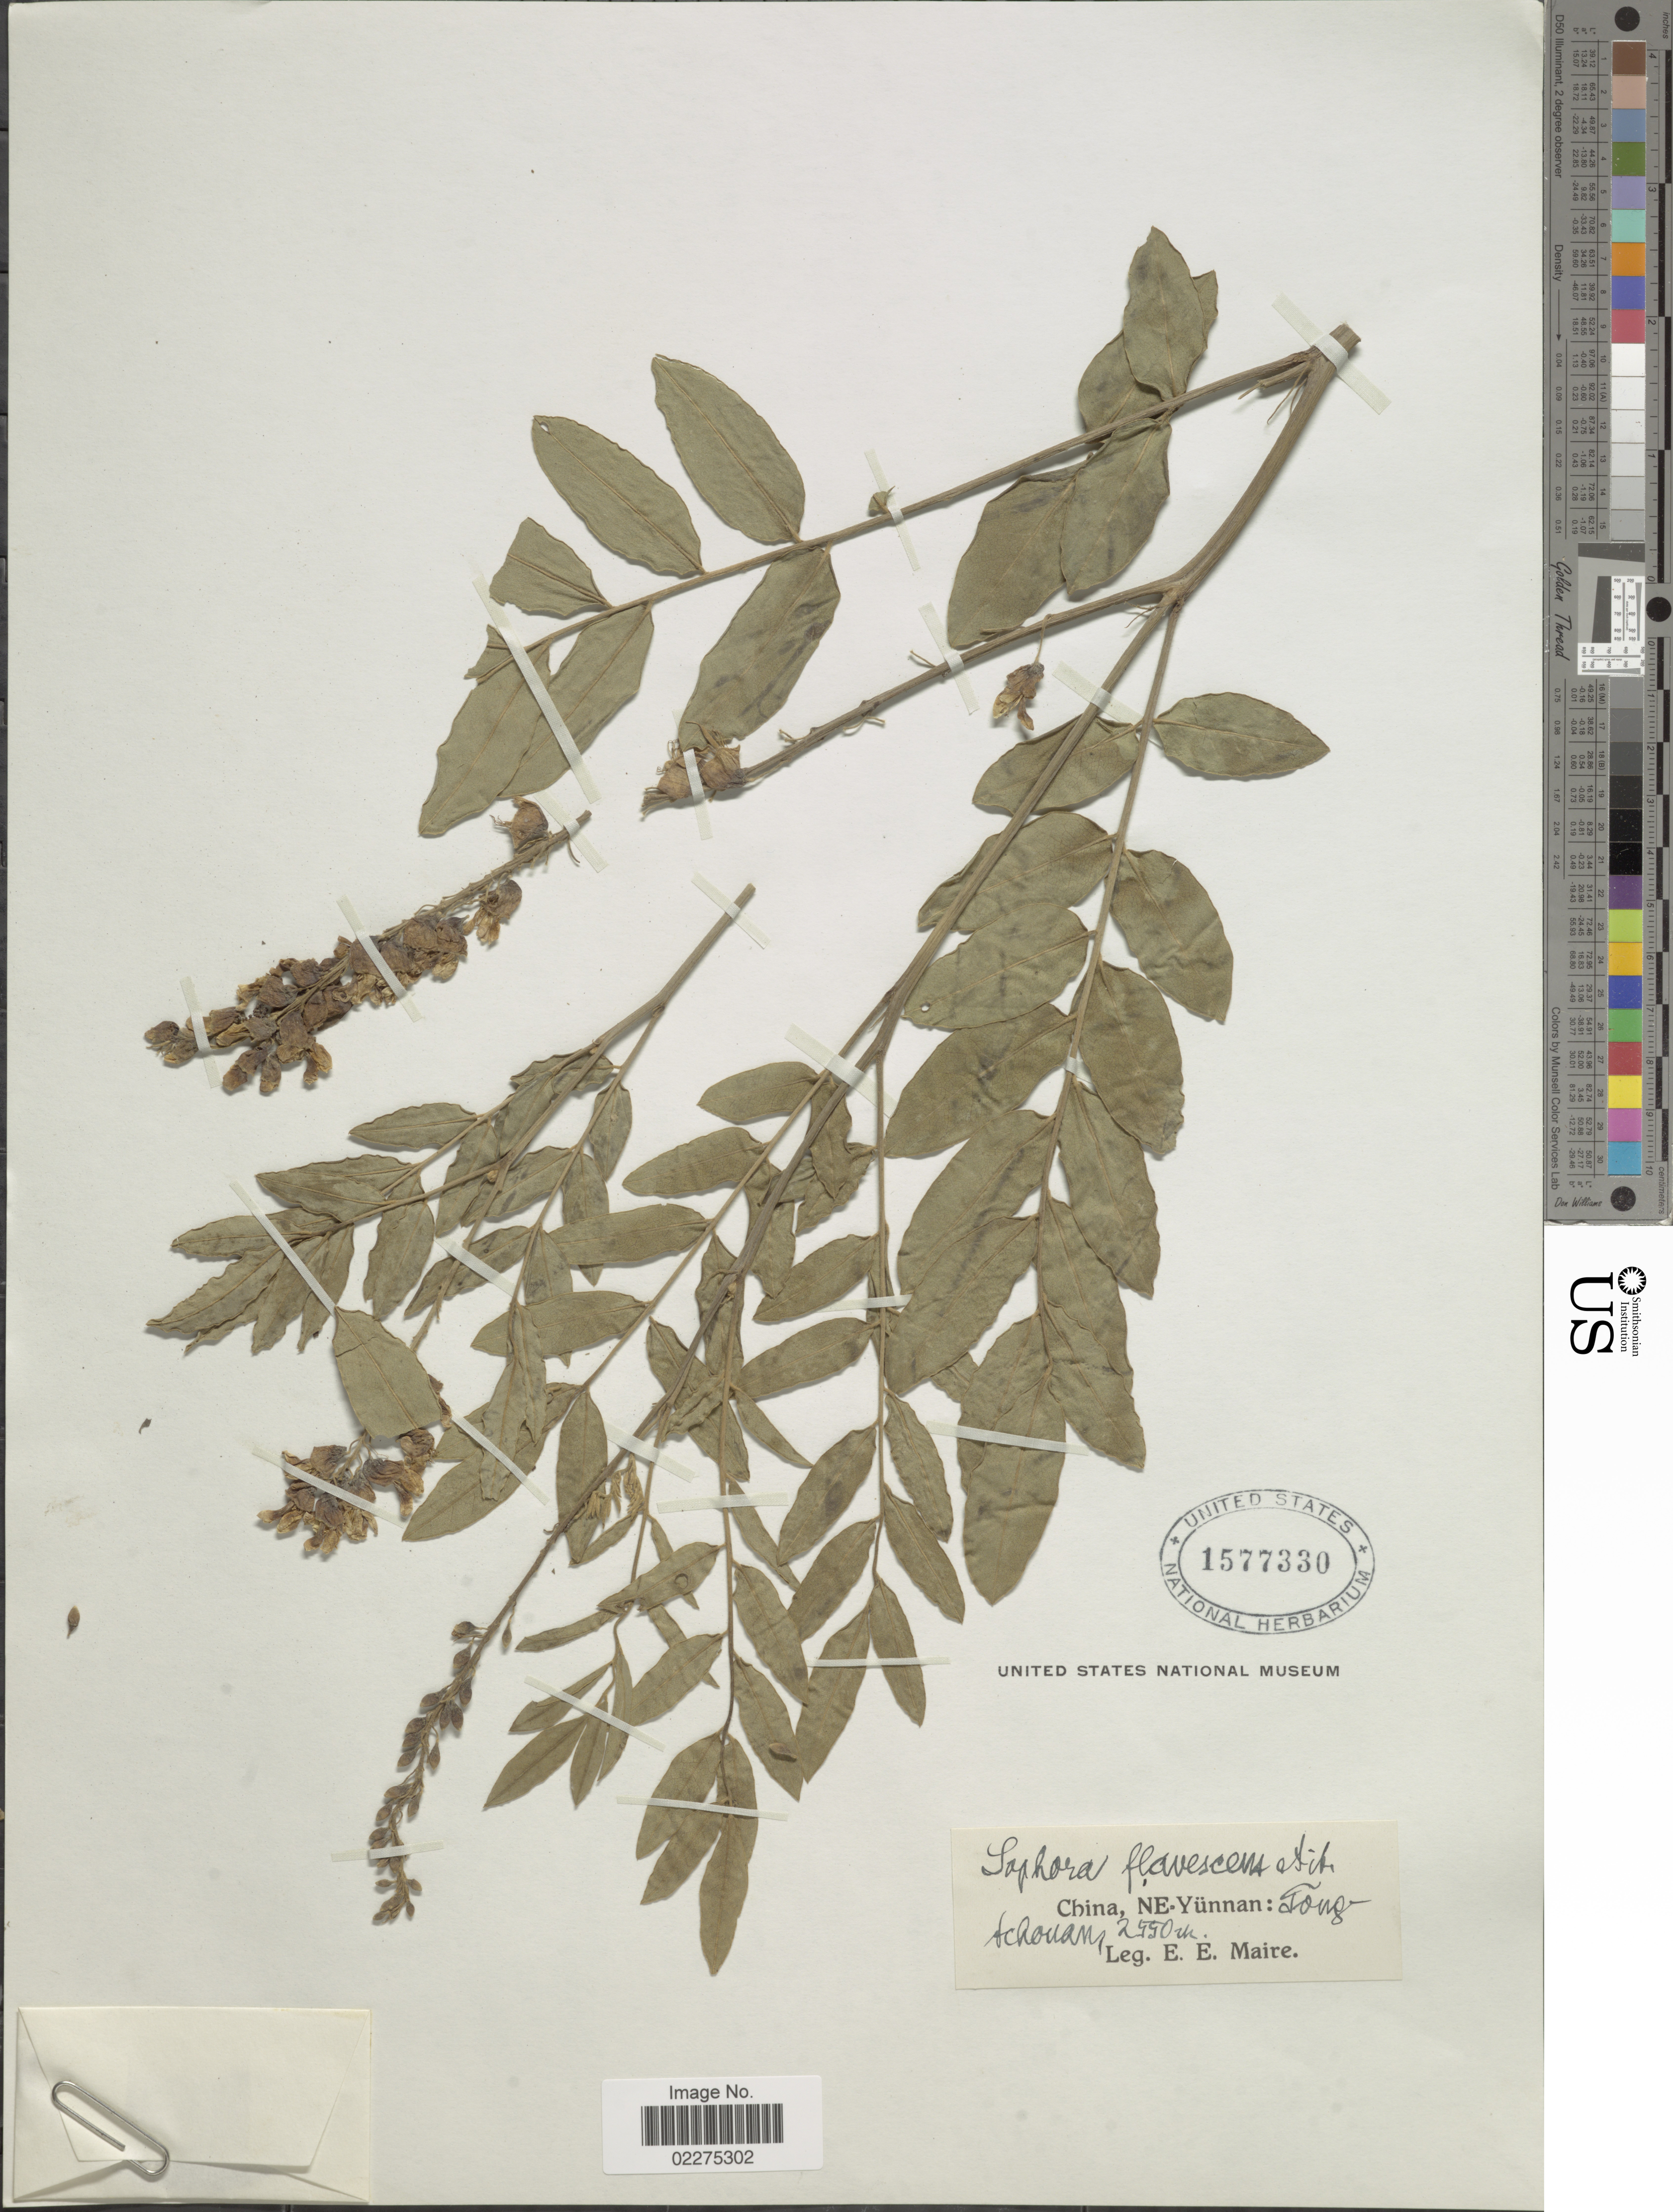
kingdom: Plantae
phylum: Tracheophyta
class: Magnoliopsida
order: Fabales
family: Fabaceae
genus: Sophora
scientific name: Sophora flavescens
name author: Aiton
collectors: E. E. Maire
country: China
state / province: Yunnan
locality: NE-Yünnan: Tongtchouan [interpreted]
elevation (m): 2550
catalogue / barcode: US 1577330